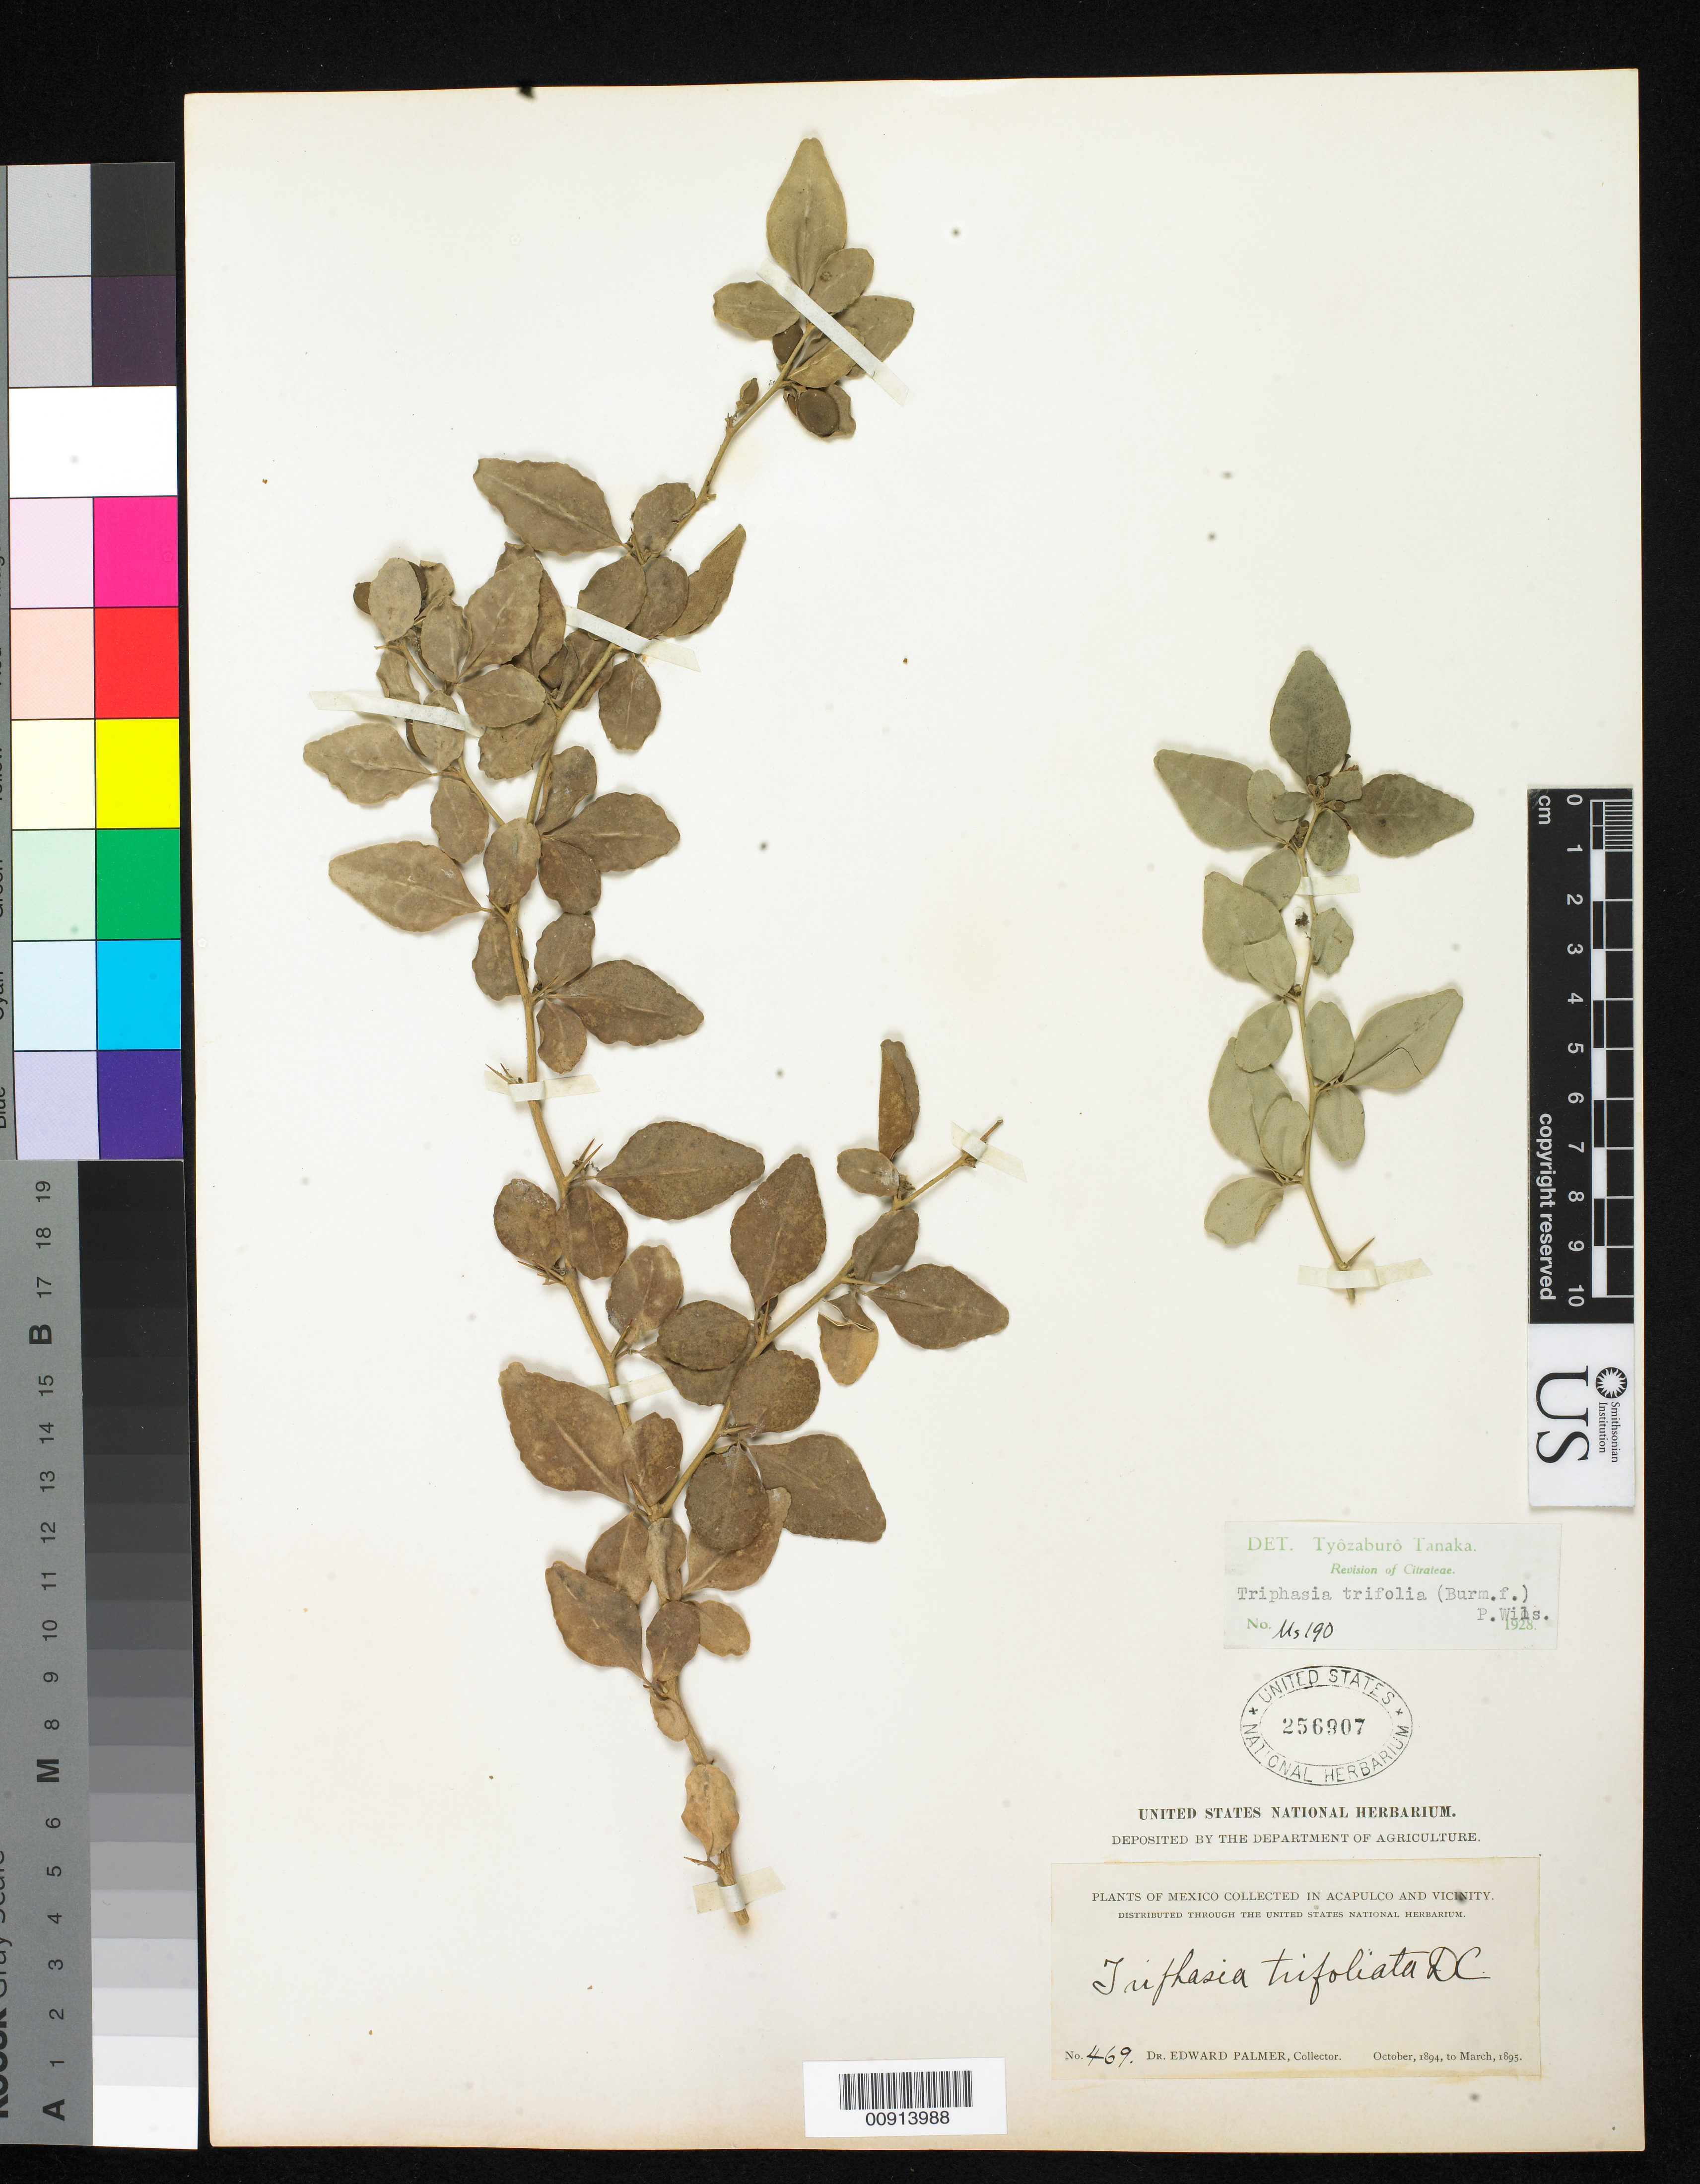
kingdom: Plantae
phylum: Tracheophyta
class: Magnoliopsida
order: Sapindales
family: Rutaceae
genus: Triphasia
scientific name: Triphasia trifolia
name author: (Burm. f.) P. Wilson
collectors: E. Palmer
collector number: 469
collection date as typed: Oct 1894 to -- Mar 1895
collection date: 1894-10/1895-03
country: Mexico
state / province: Guerrero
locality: Acapulco, Guerrero and vicinity.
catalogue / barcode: US 256907